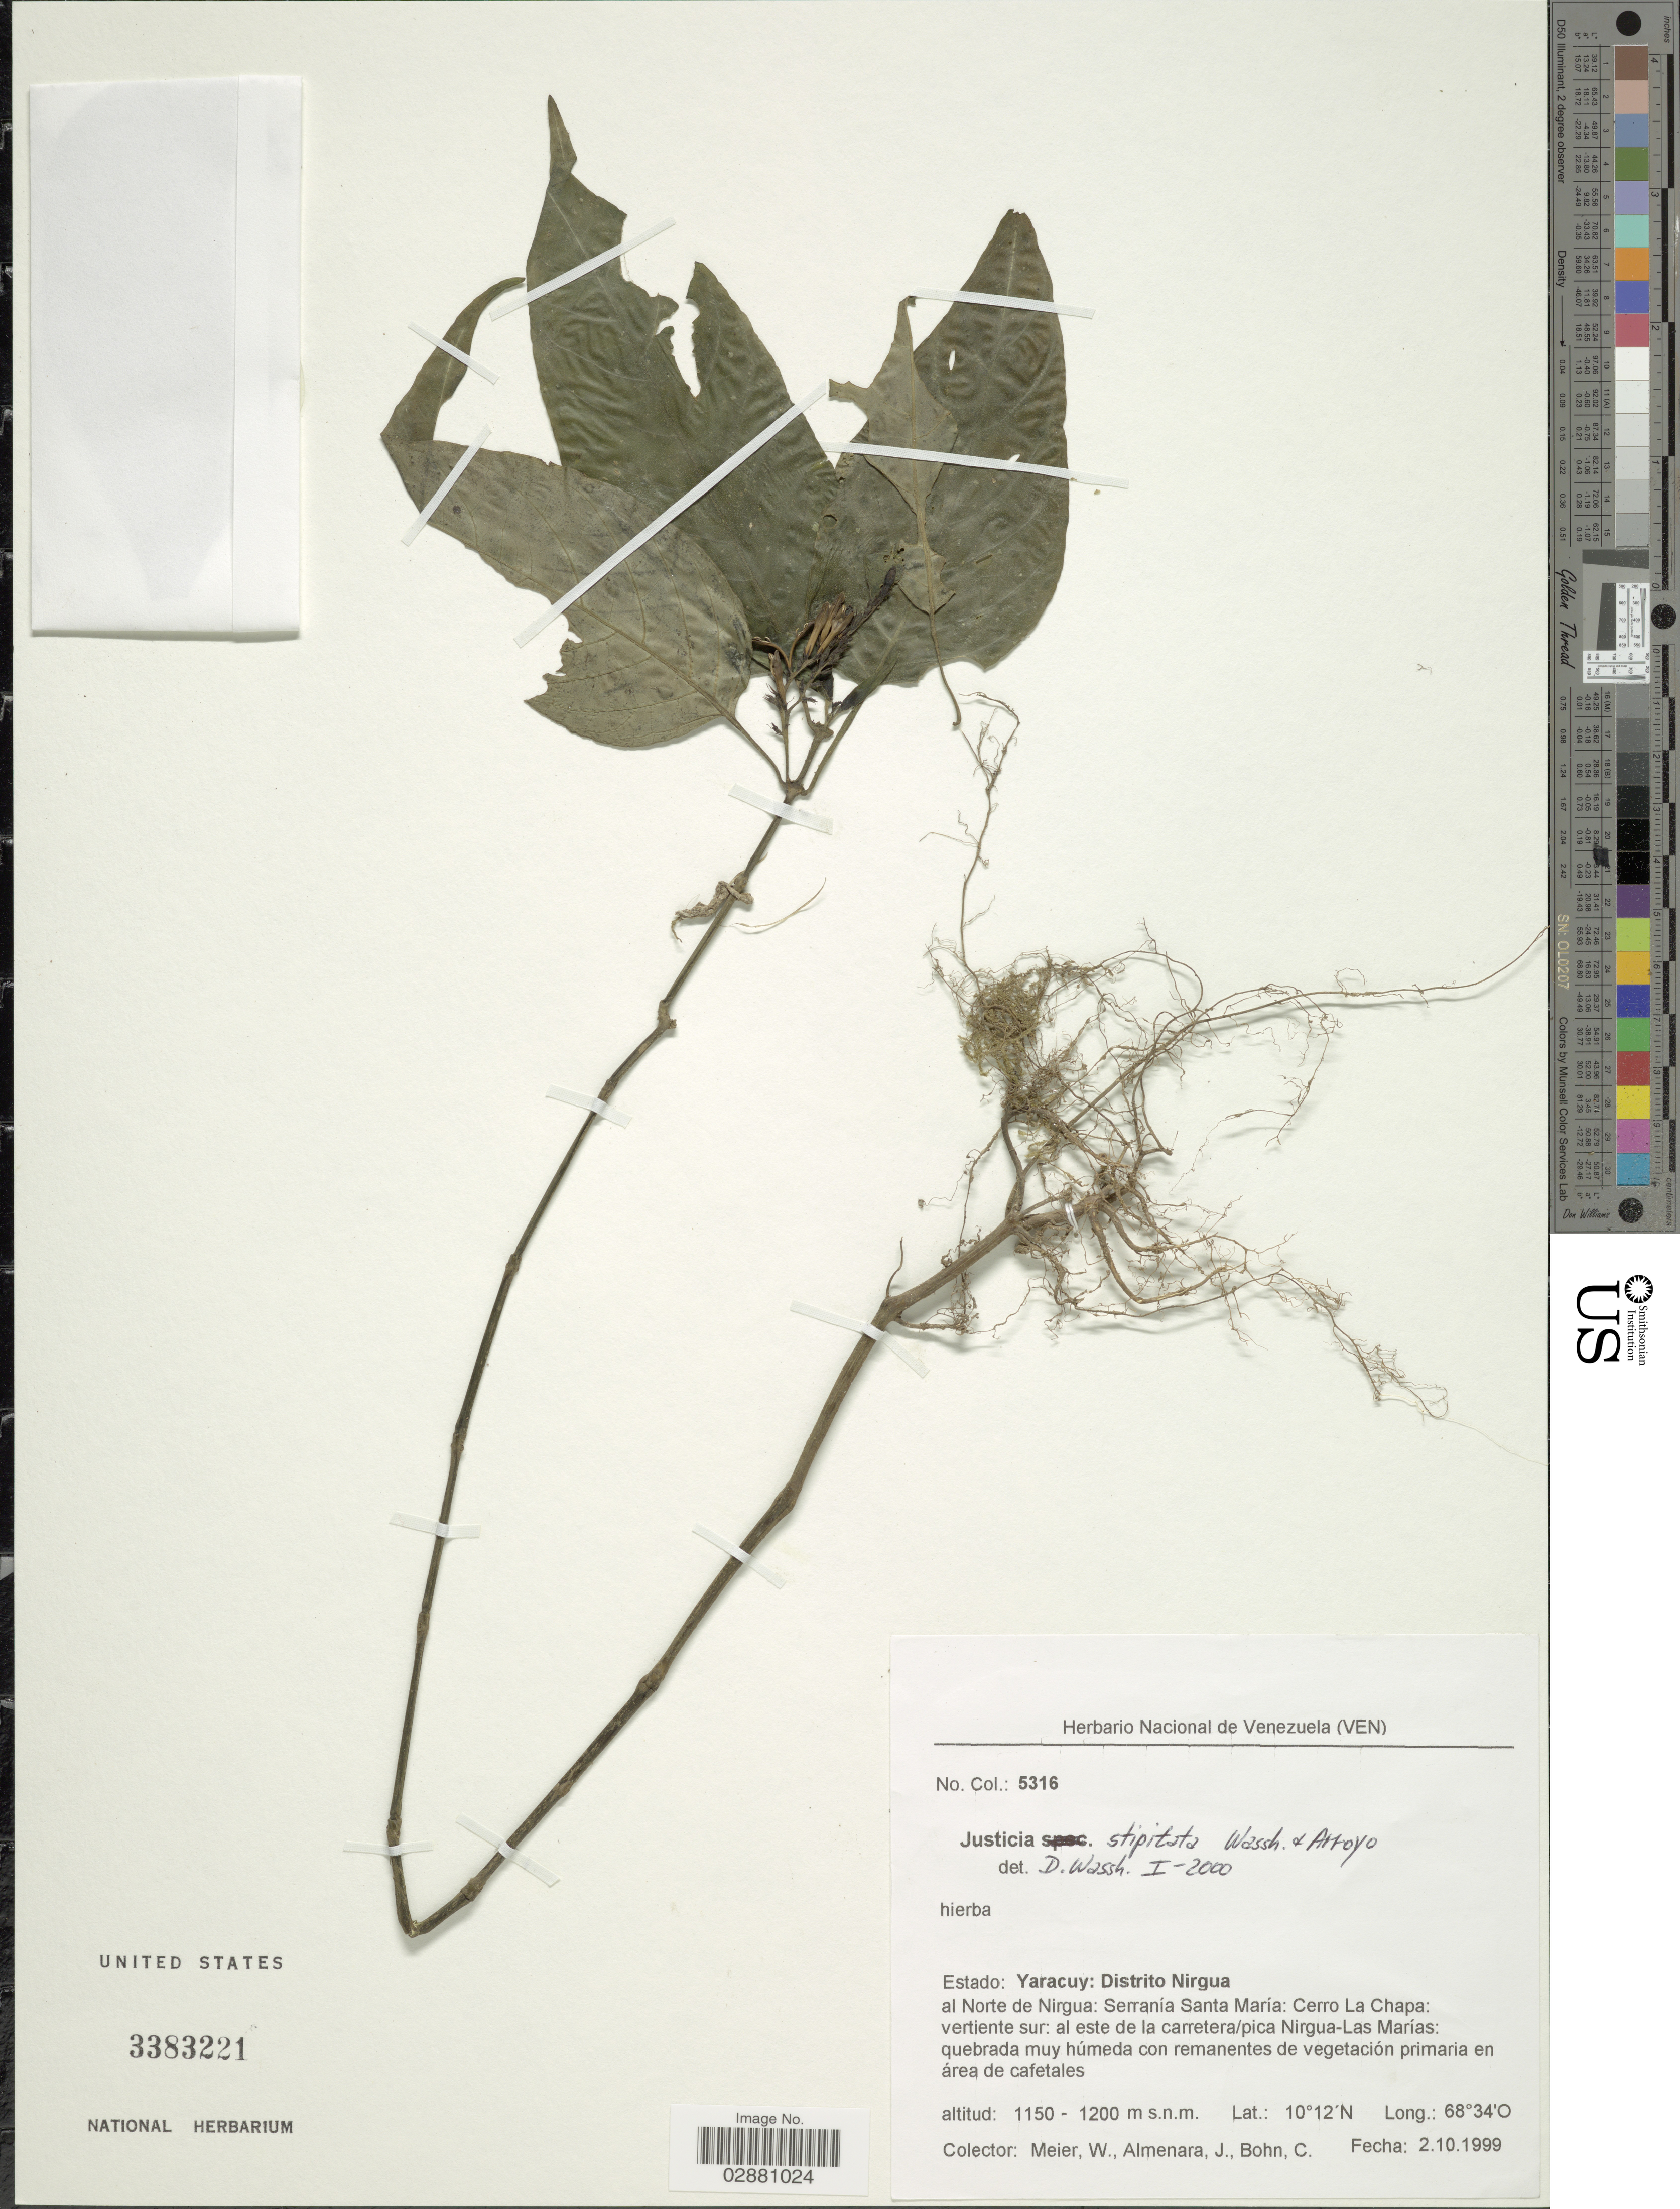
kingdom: Plantae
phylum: Tracheophyta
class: Magnoliopsida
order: Lamiales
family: Acanthaceae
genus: Justicia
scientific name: Justicia stipitata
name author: Wassh. & Arroyo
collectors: W. Meier, J. Almenara & C. Bohn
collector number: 5316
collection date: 1999-10-02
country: Venezuela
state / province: Yaracuy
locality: Estado: Yaracuy: Distrito Nirgua al Norte de Nirgua: Serranía Santa Marí: Cerro La Chapa: vertiente sur: al este de la carretera/pica Nirgua-Las Marías.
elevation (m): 1150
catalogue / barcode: US 3383221